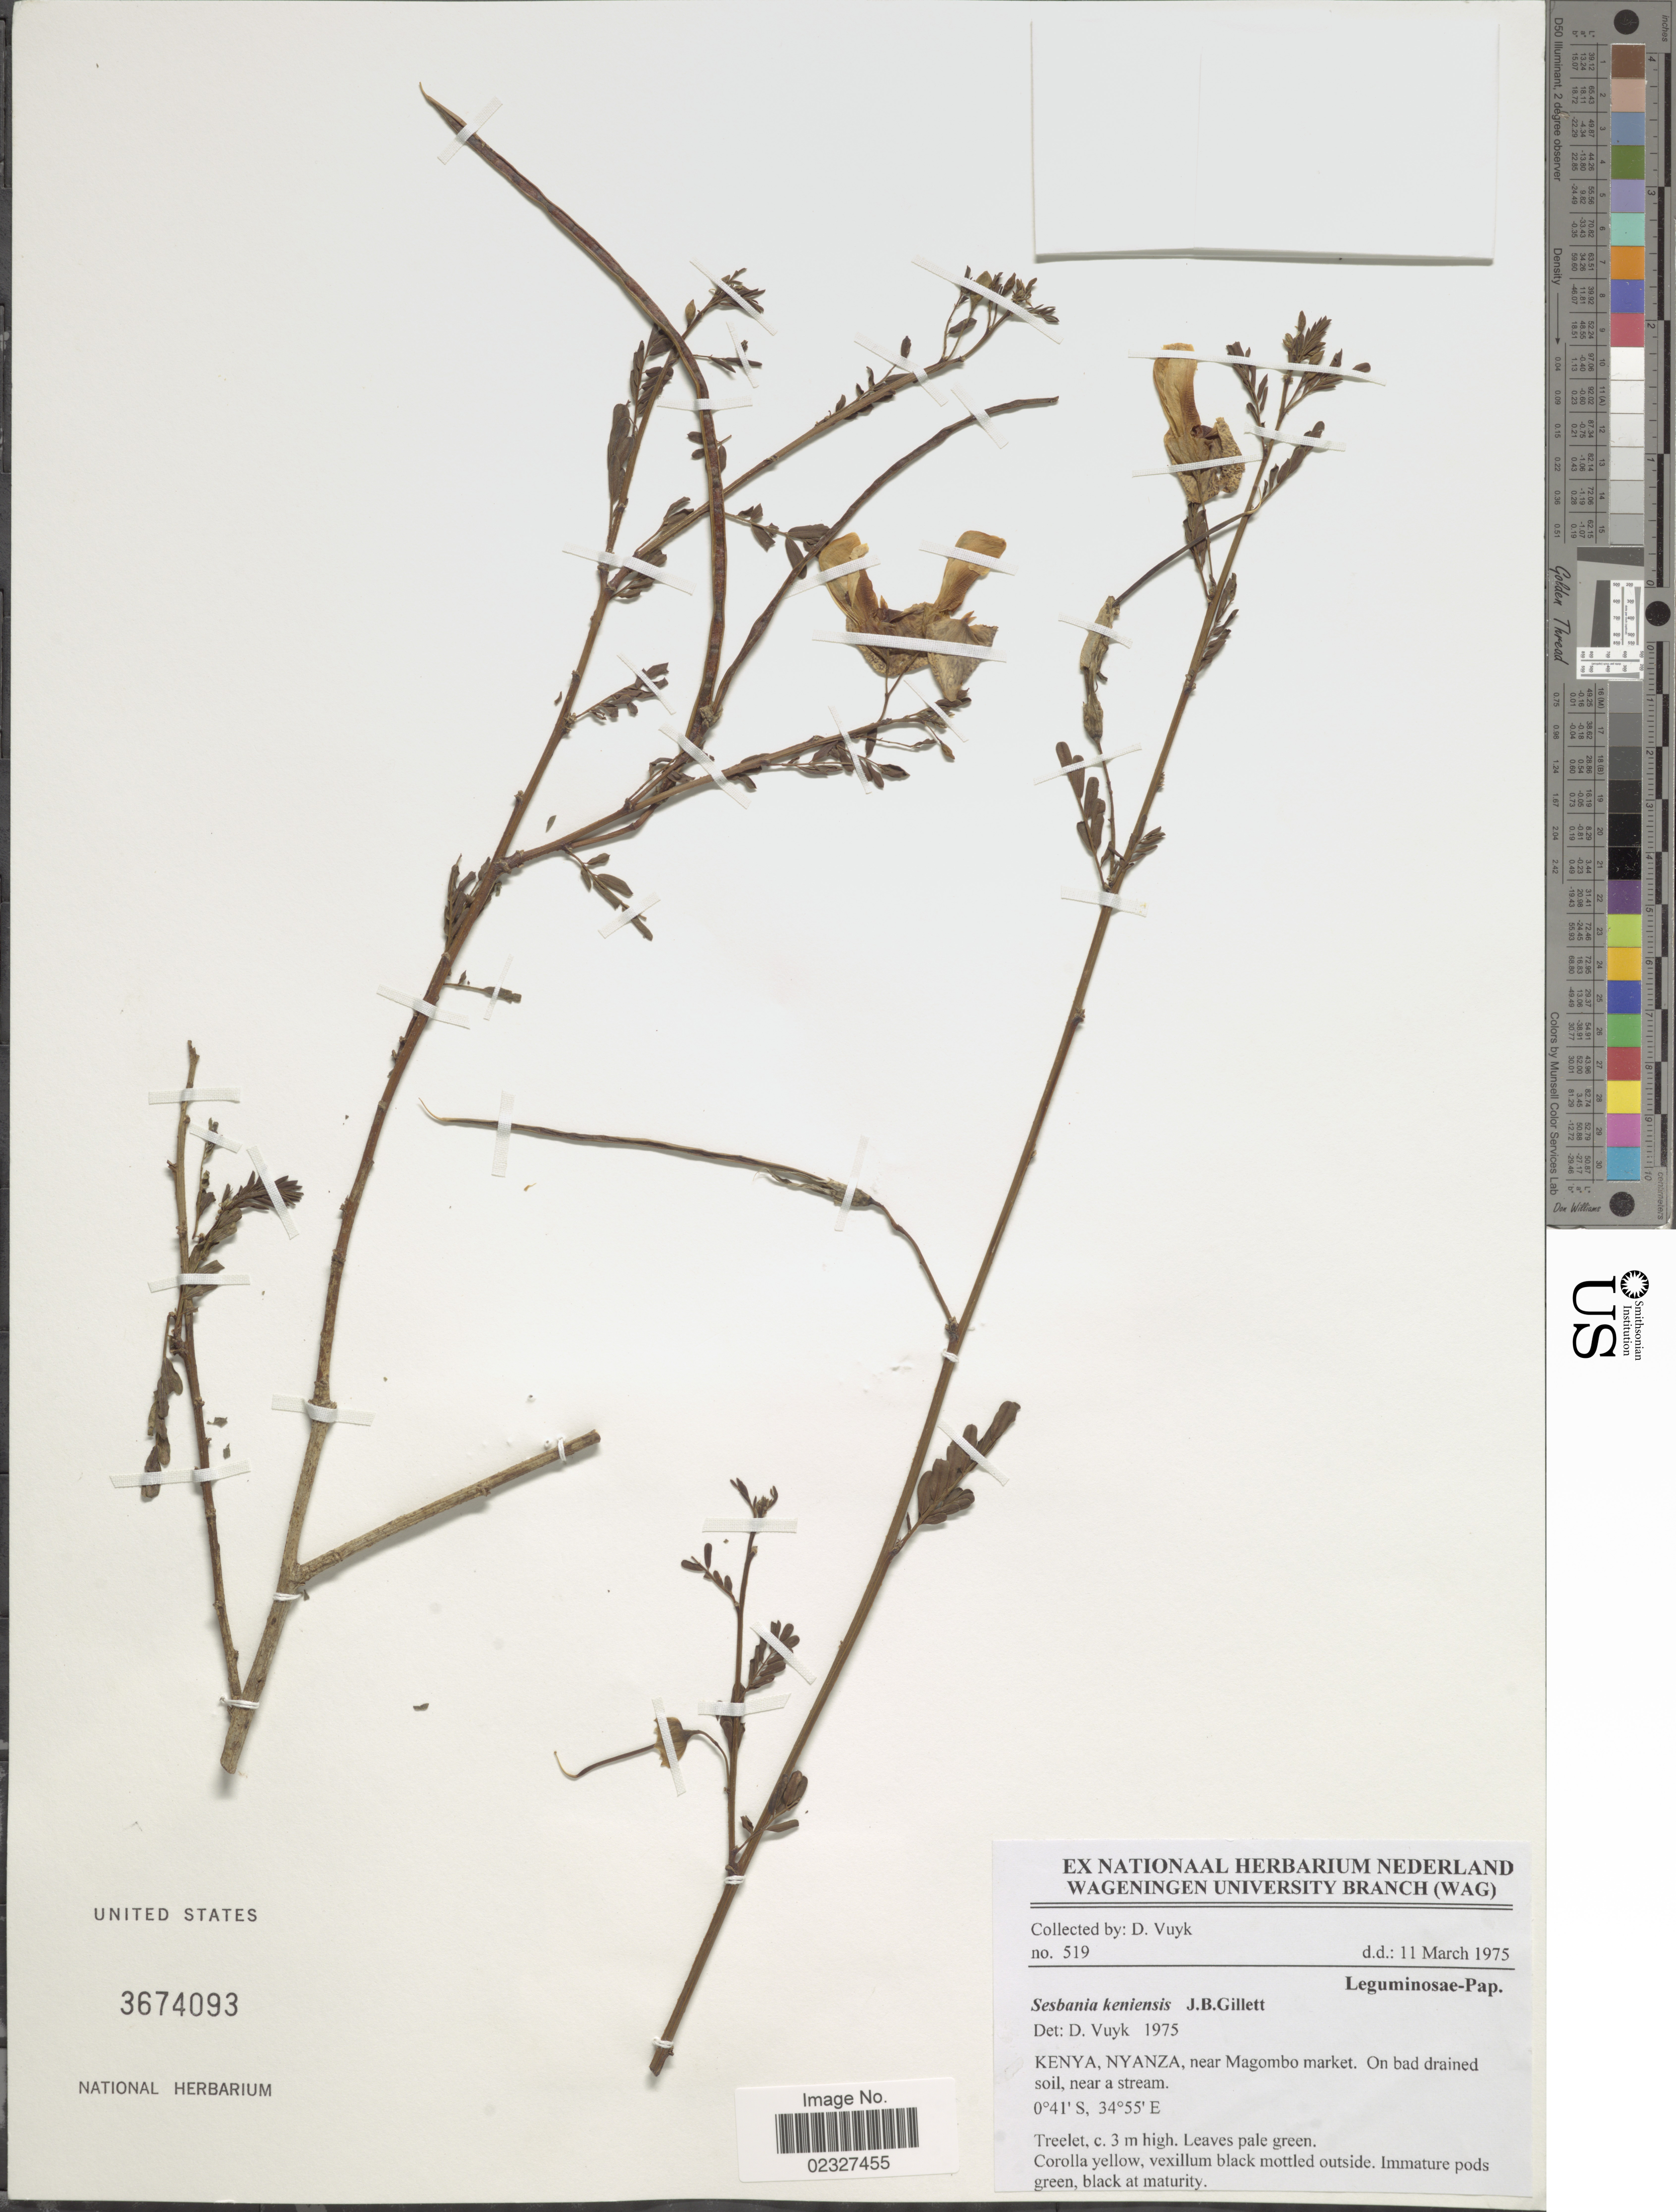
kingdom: Plantae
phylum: Tracheophyta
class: Magnoliopsida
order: Fabales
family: Fabaceae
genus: Sesbania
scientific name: Sesbania keniensis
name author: J.B. Gillett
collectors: D. Vuyk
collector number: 519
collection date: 1975-03-11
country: Kenya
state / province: Nyamira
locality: Kenya, Nyanza, near Magombo market, on bad drained soil, near stream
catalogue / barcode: US 3674093